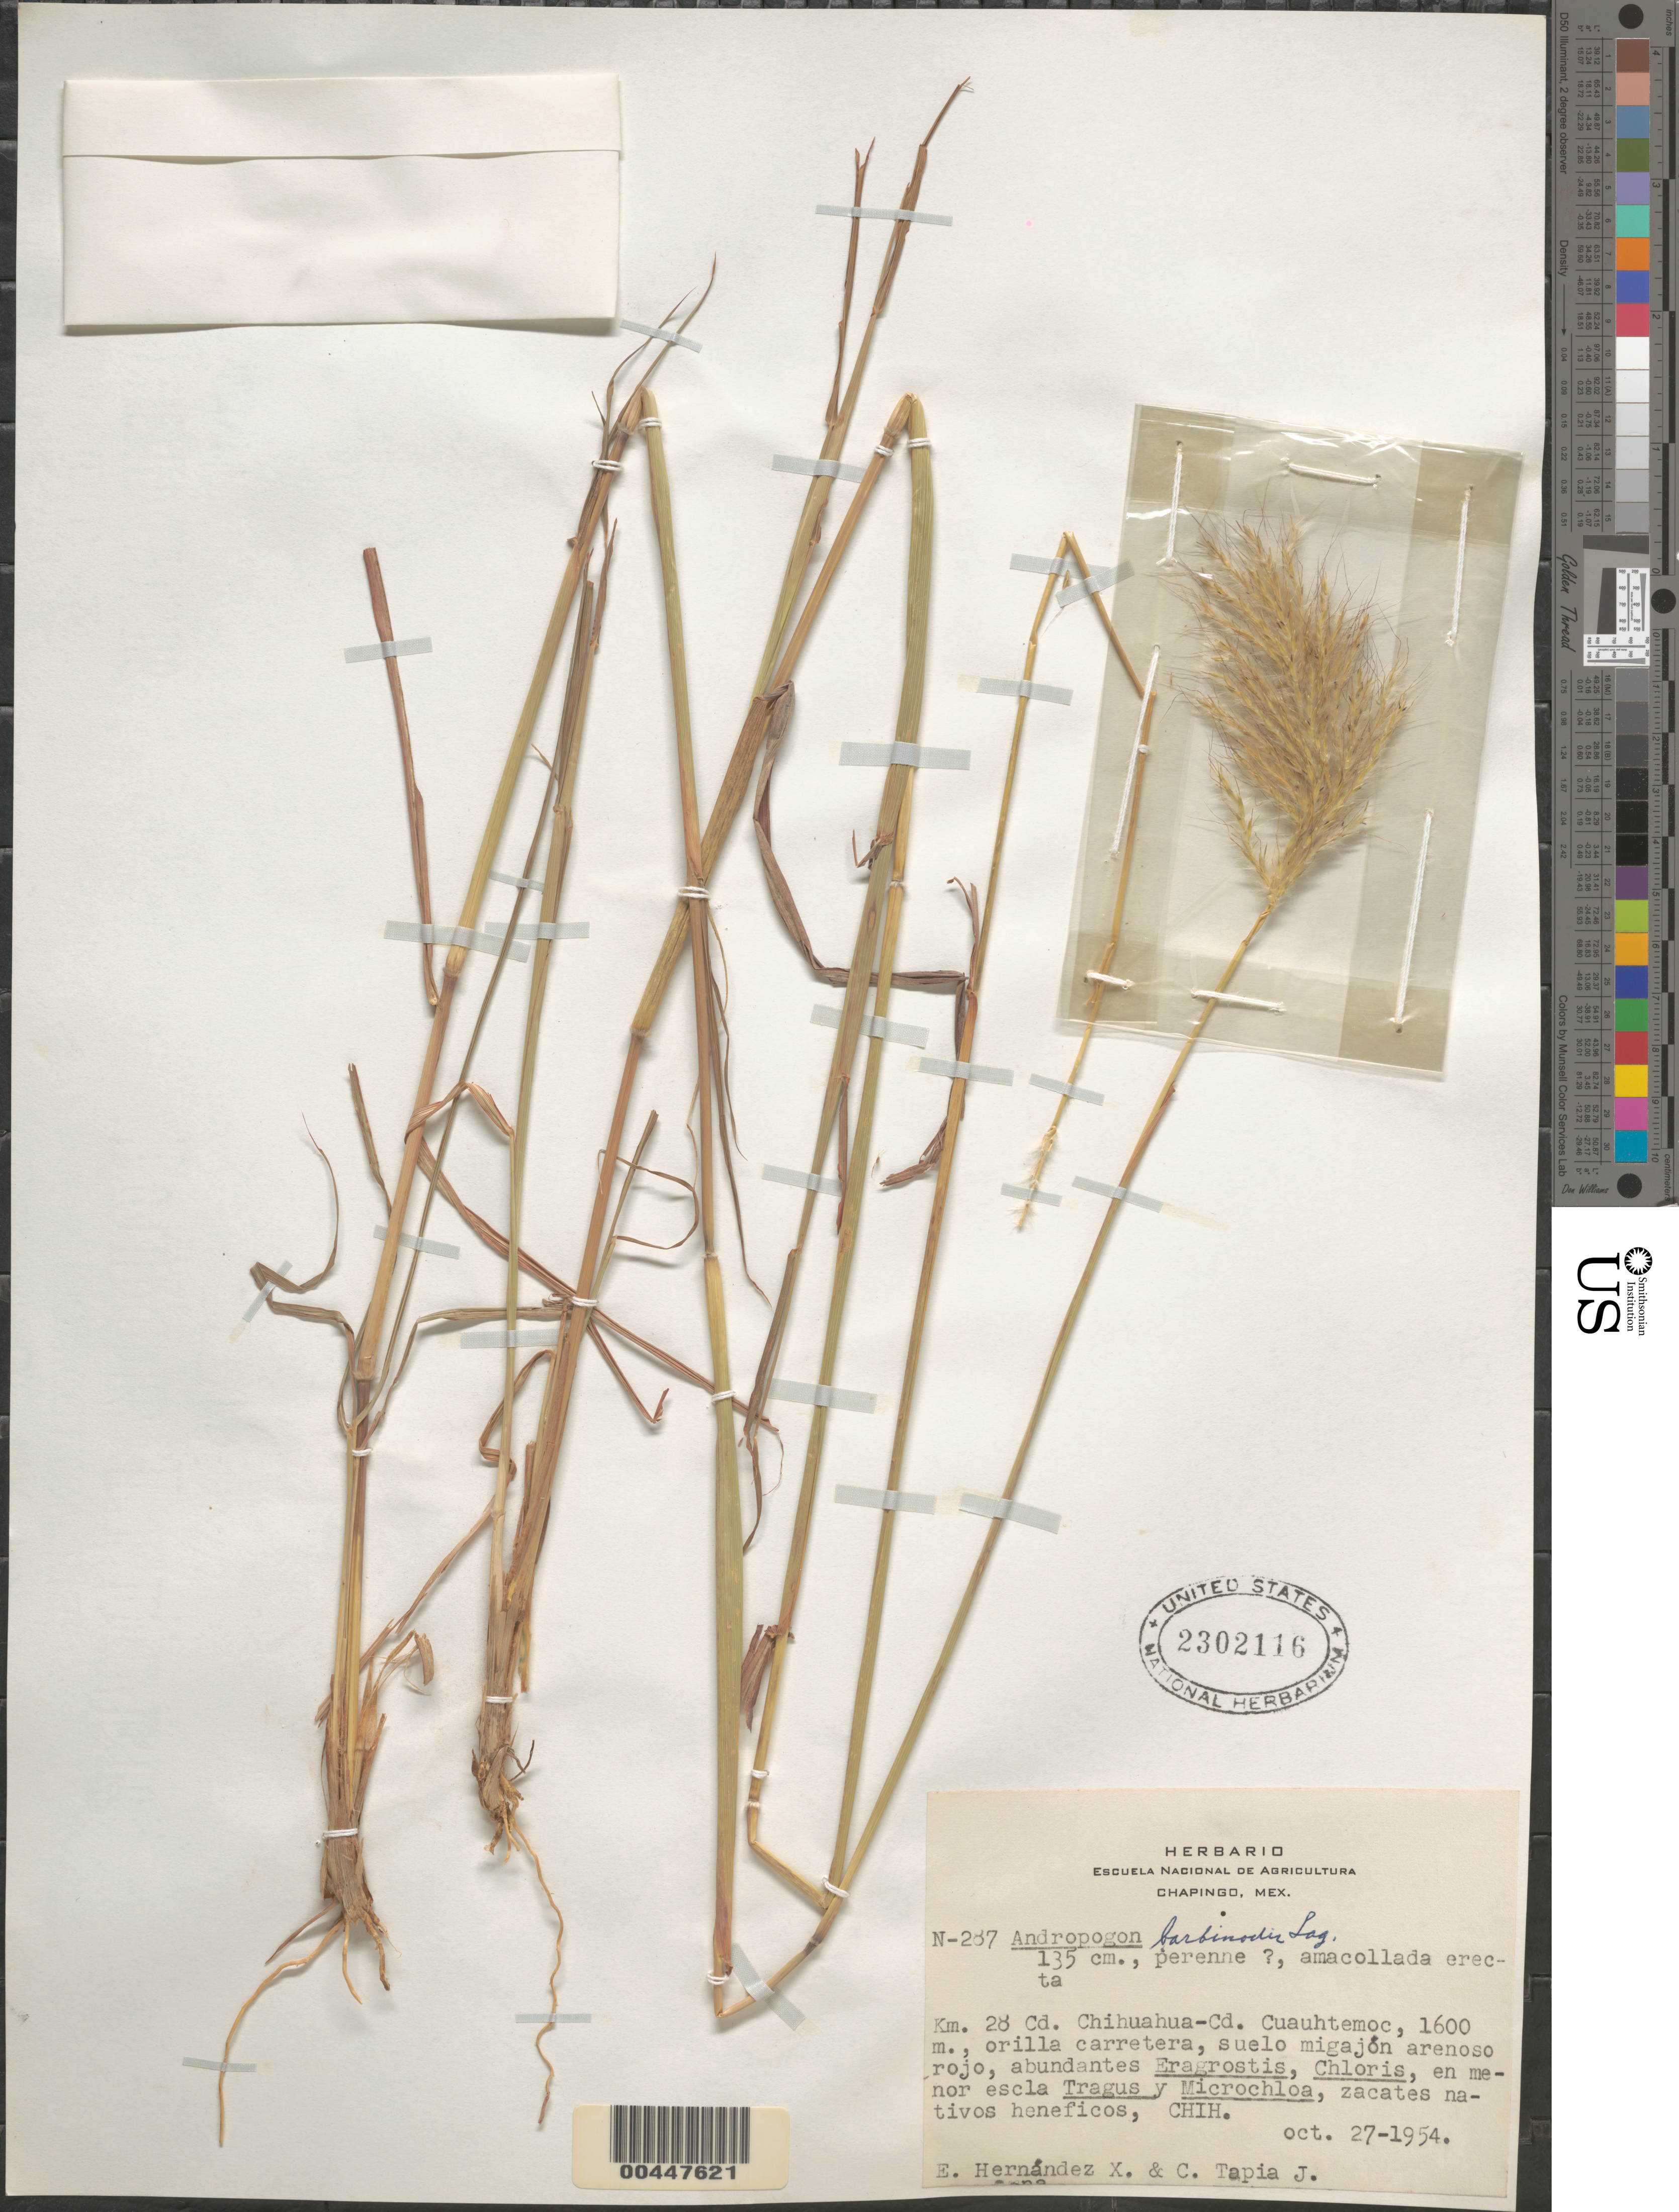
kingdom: Plantae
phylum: Tracheophyta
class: Liliopsida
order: Poales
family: Poaceae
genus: Andropogon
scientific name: Andropogon barbinodis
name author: Lag.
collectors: E. I. Hernández-X. & C. Tapia-J.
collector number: N-287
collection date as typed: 27 Oct 1954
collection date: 1954-10-27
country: Mexico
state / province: Chihuahua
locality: Km 28 Cd. Chihuahua - Cd. Cuauhtemoc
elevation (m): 1600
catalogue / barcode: US 2302116